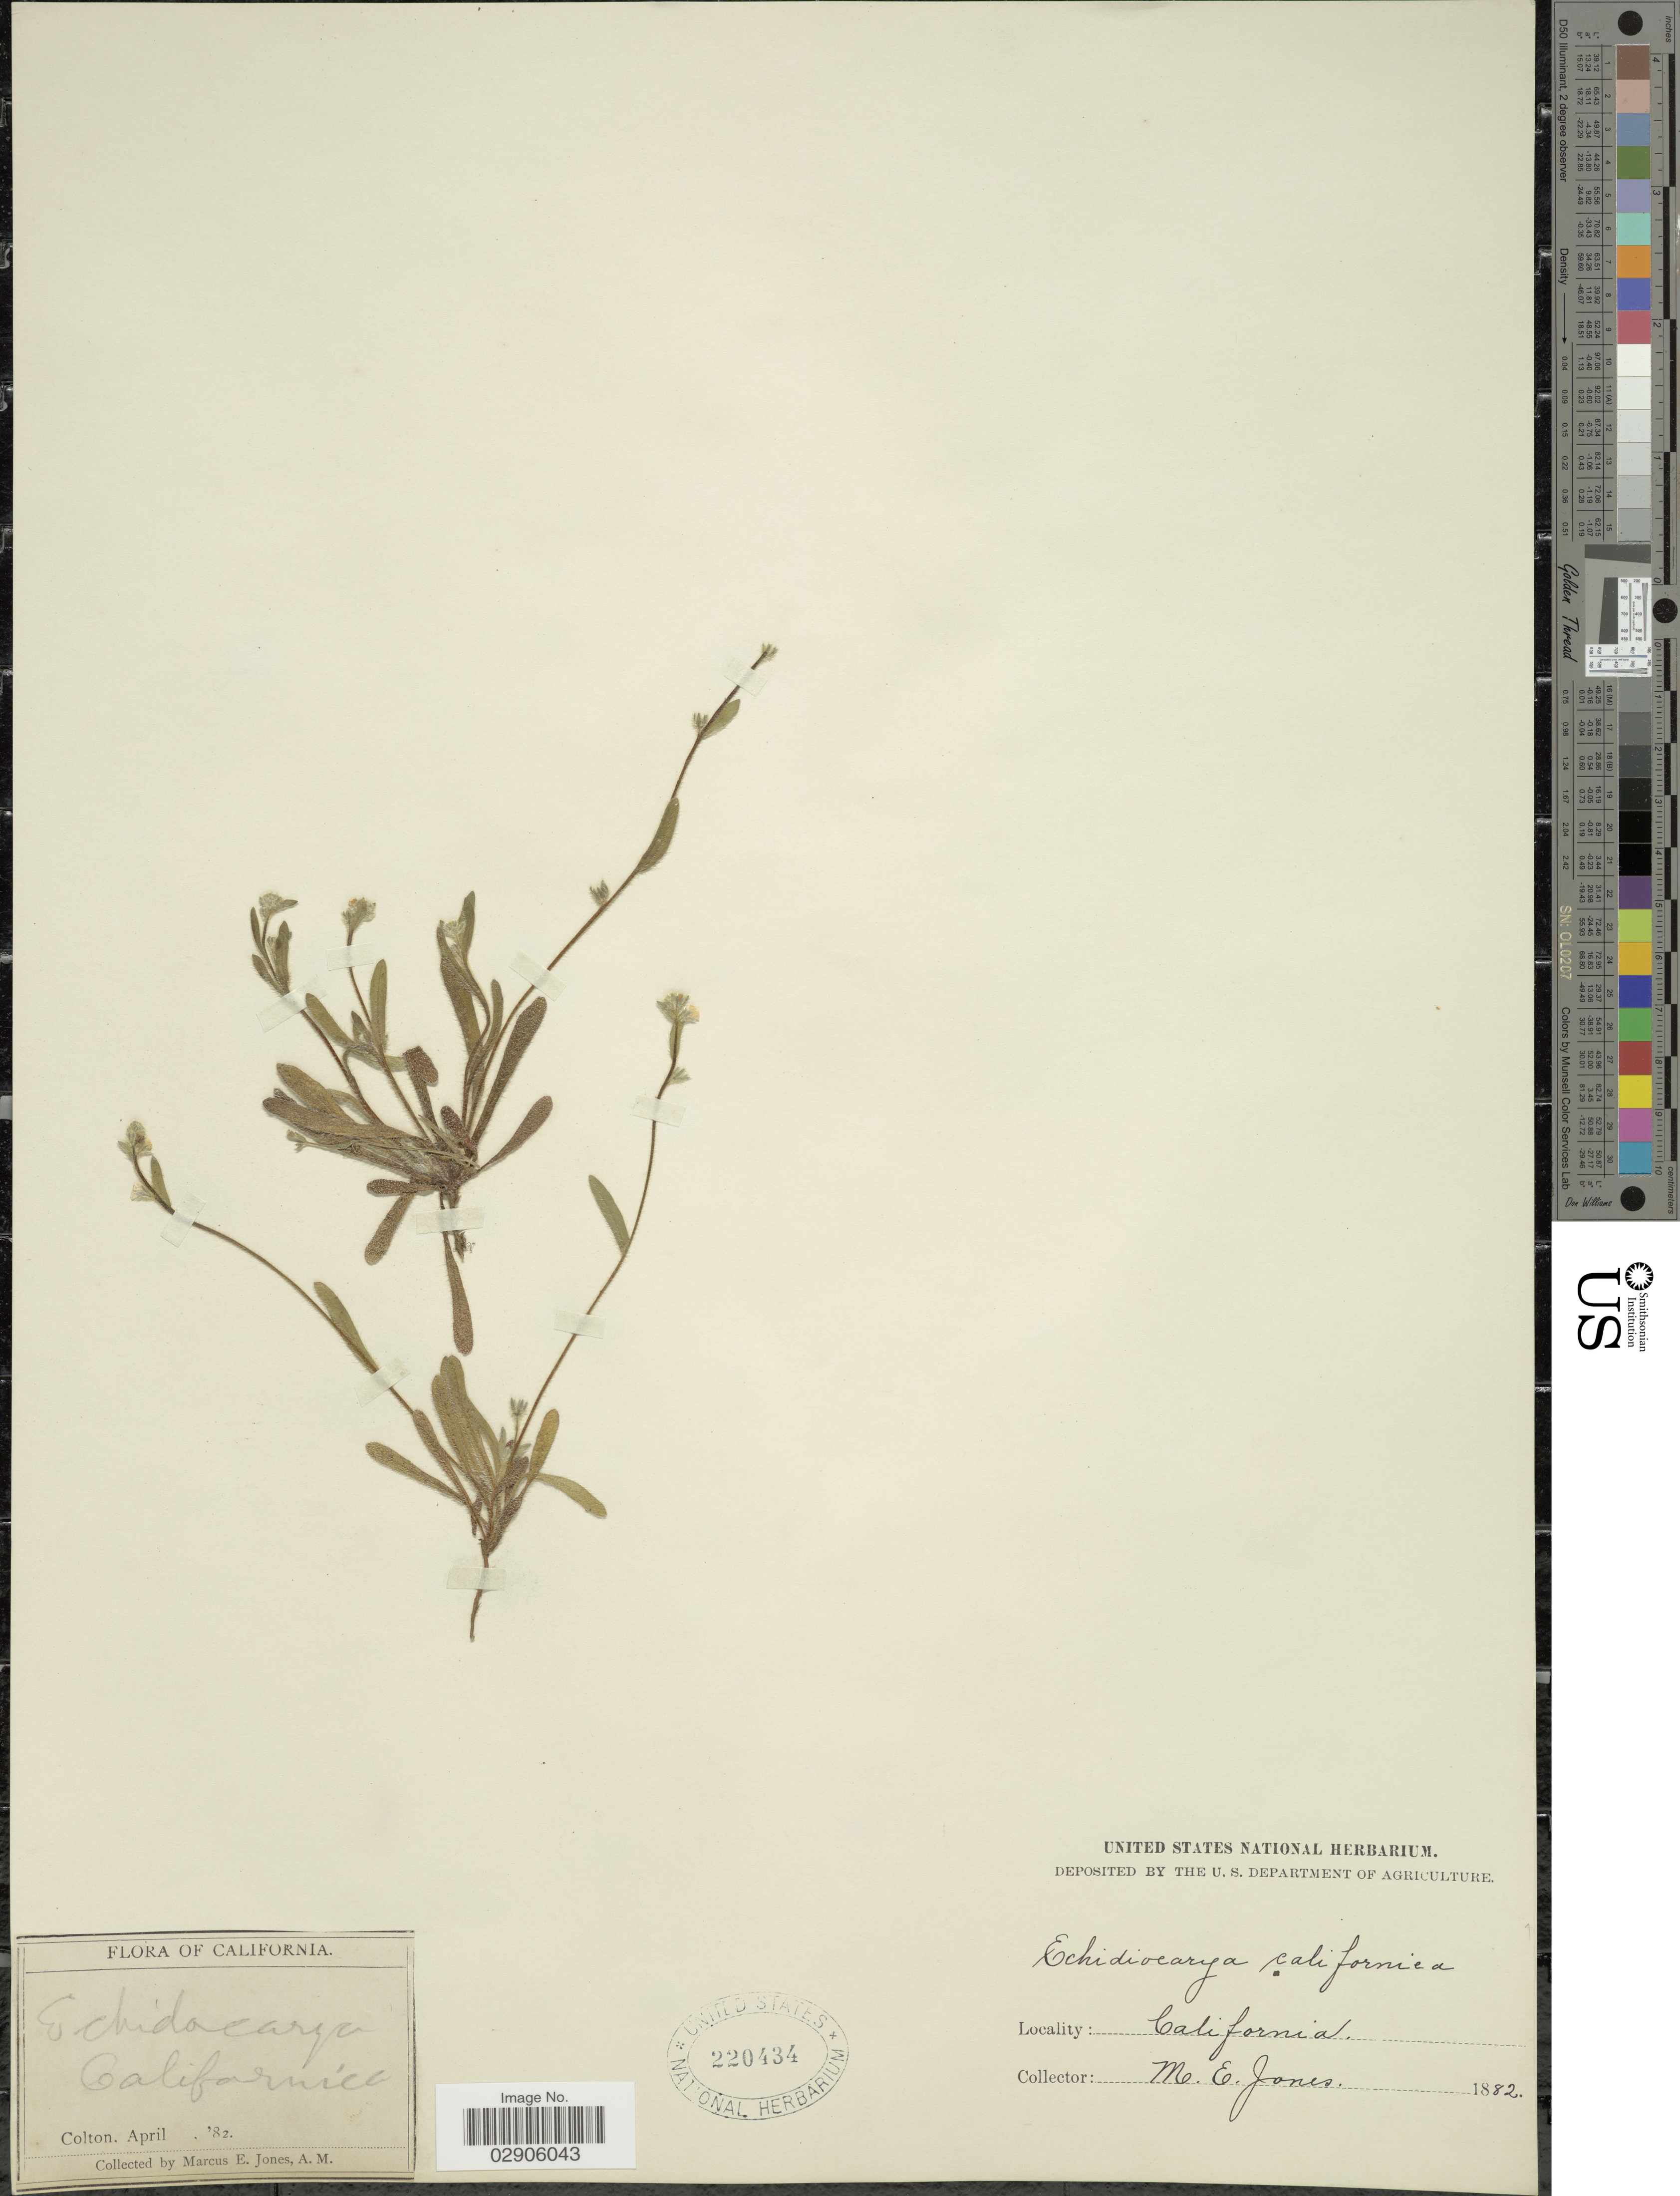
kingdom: Plantae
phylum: Tracheophyta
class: Magnoliopsida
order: Boraginales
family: Boraginaceae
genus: Plagiobothrys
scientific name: Plagiobothrys sp.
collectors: M. E. Jones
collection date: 1882-04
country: United States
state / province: California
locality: Colton.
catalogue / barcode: US 220434